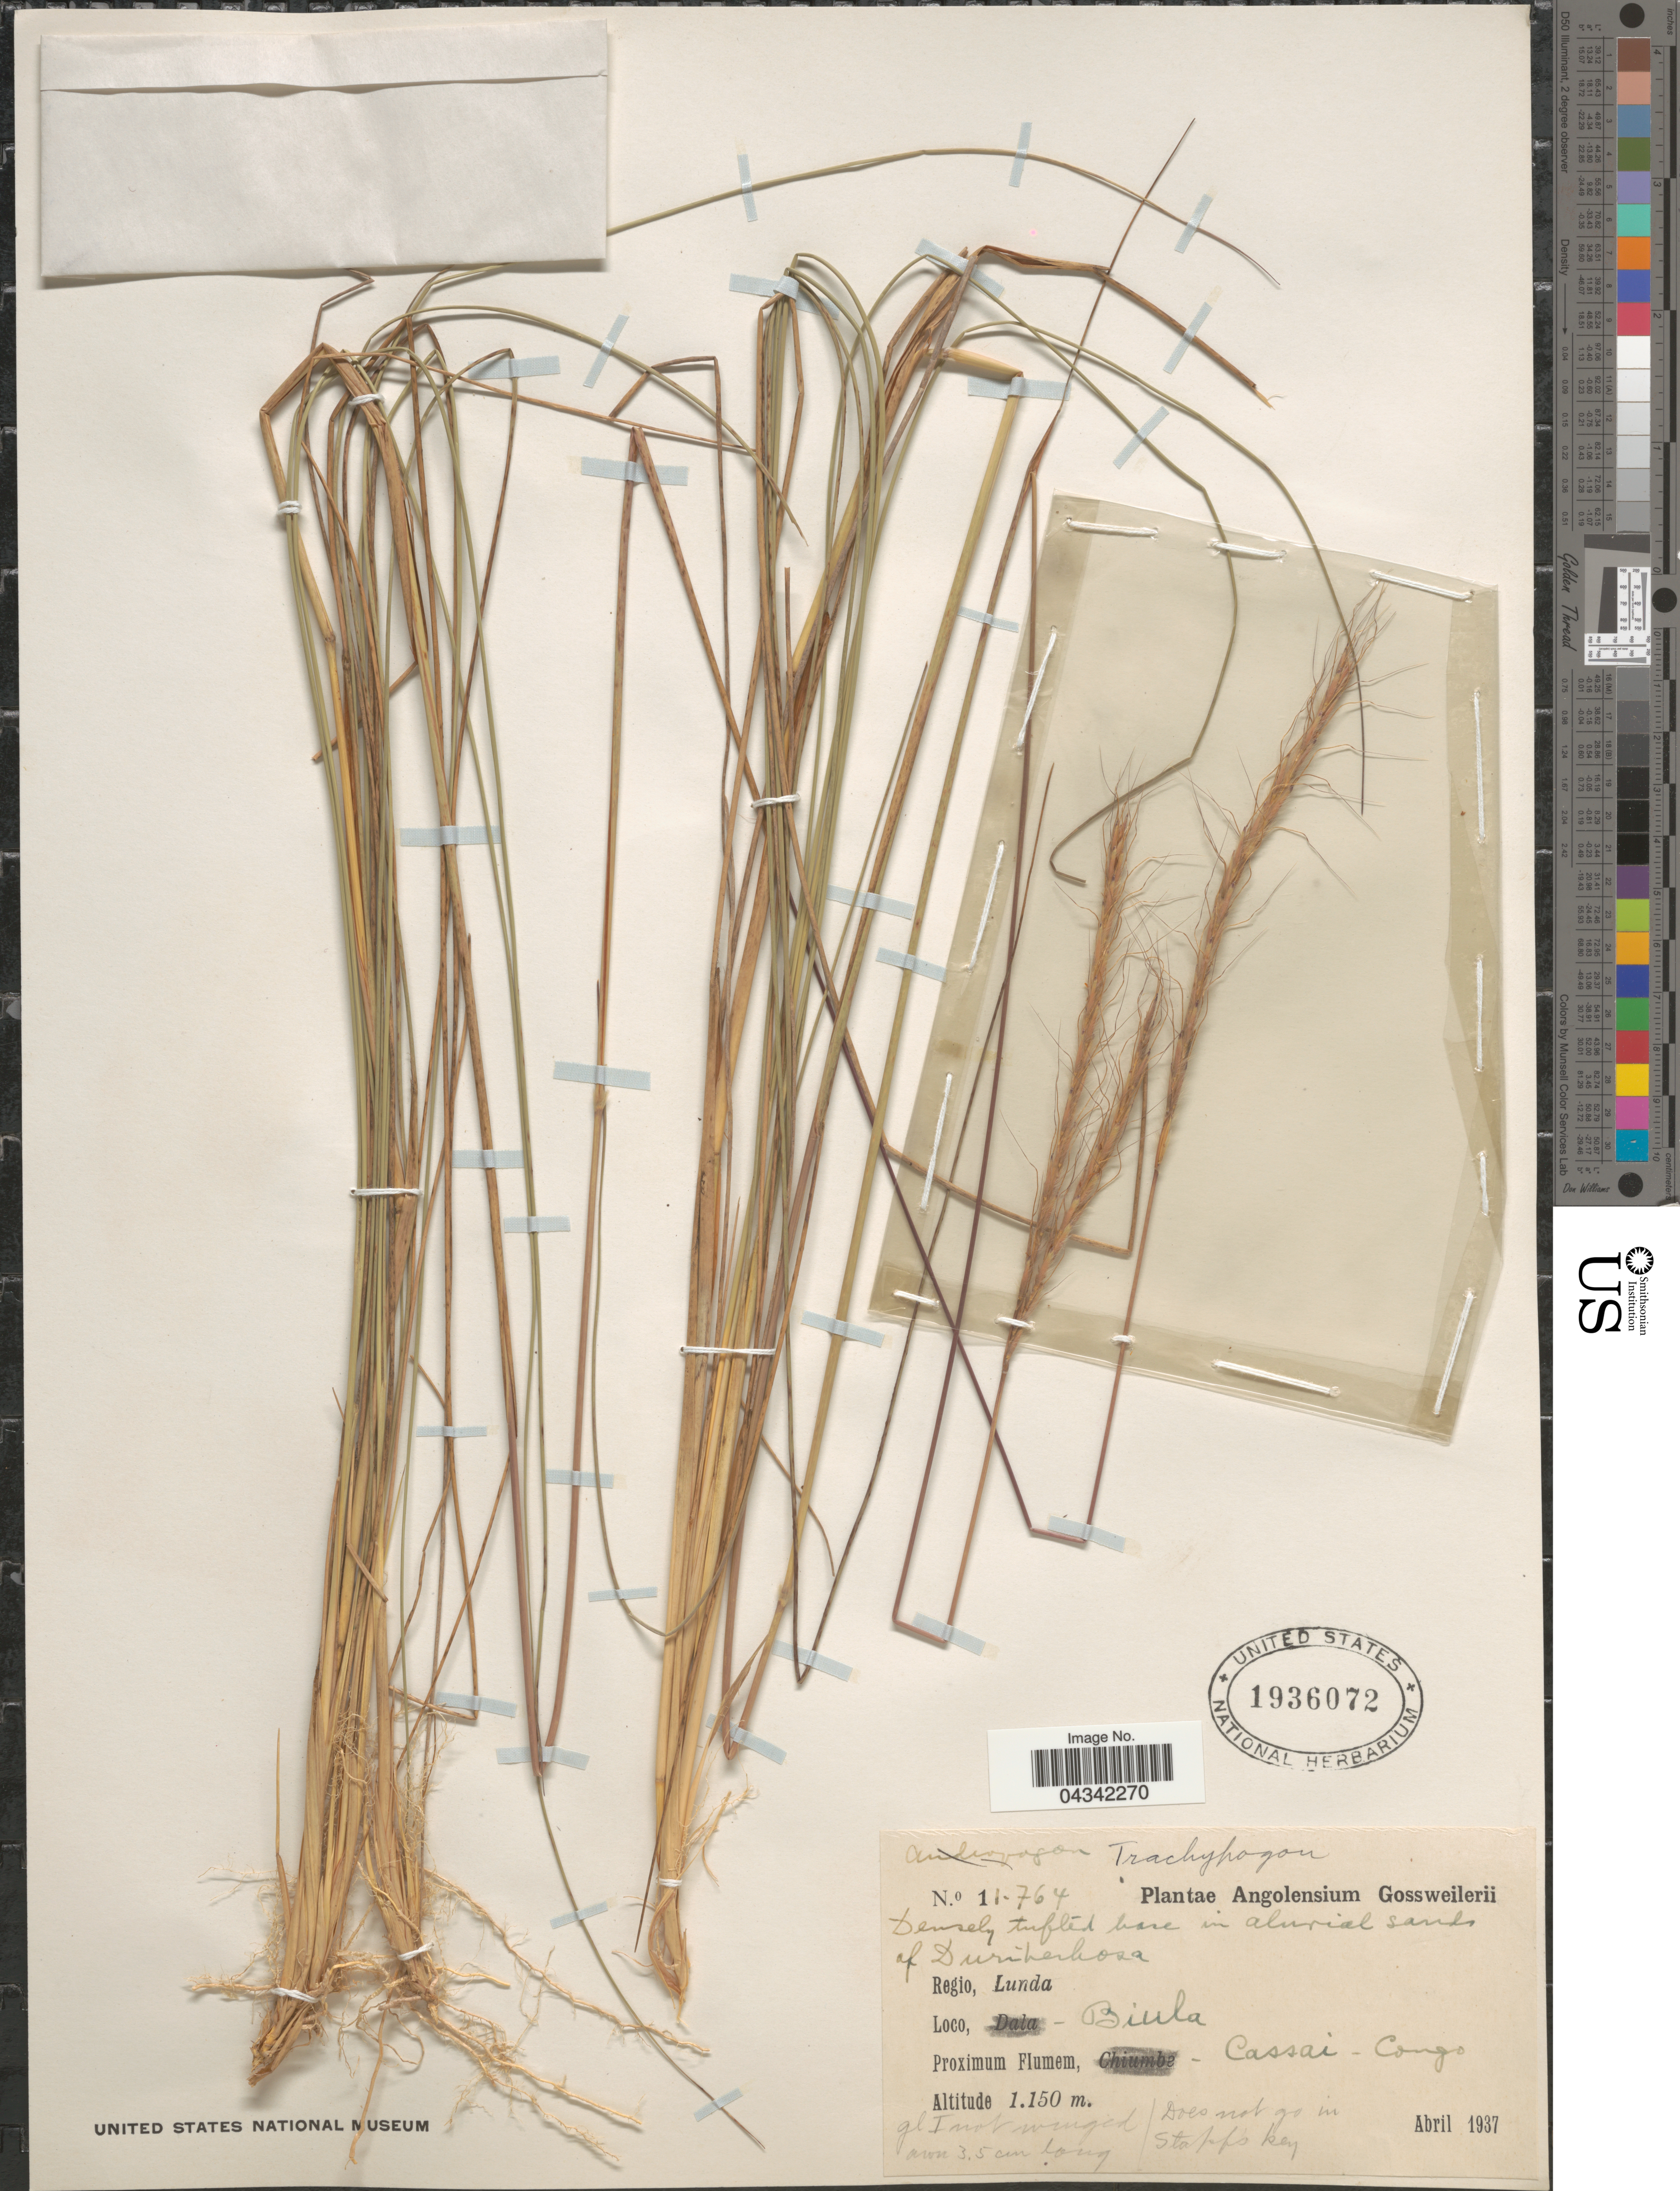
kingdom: Plantae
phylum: Tracheophyta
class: Liliopsida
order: Poales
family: Poaceae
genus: Trachypogon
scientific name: Trachypogon sp.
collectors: -. Gossweiler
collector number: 11764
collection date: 1937-04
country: Angola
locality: Angolensium. Regio, Lunda. Biula. Proximum Flumen, -Cassai-Congo.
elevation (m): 1150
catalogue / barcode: US 1936072